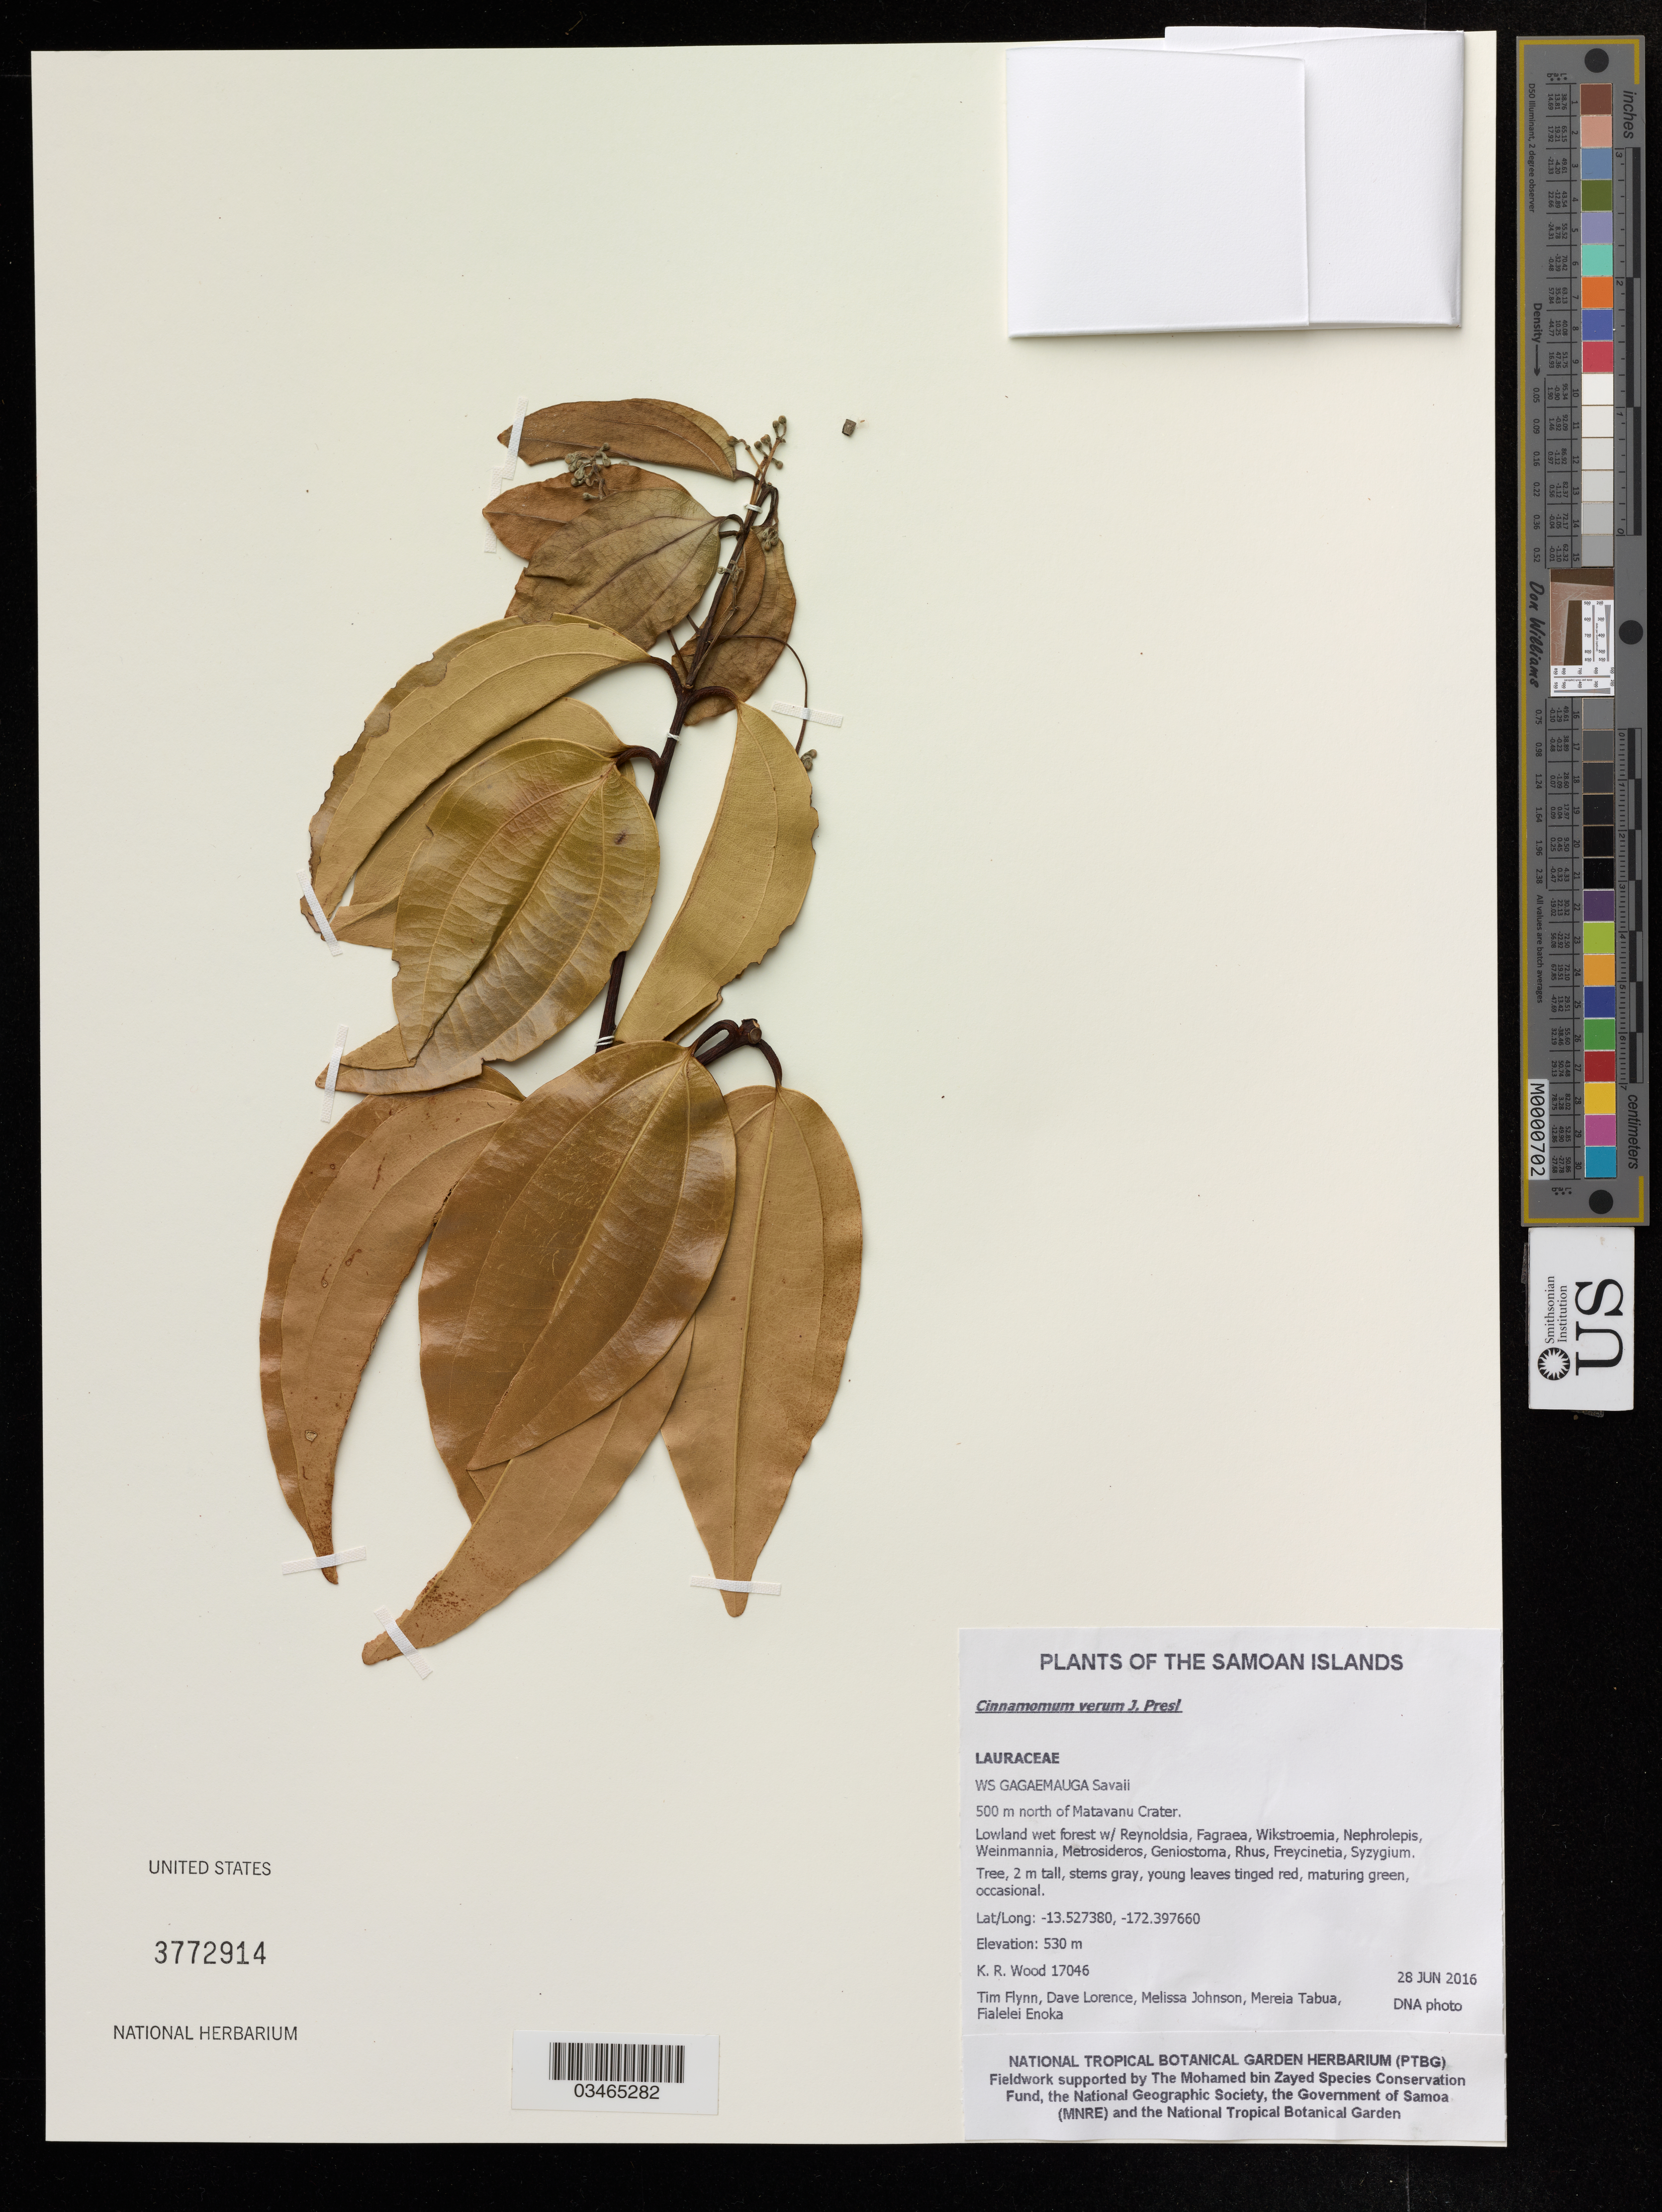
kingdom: Plantae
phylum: Tracheophyta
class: Magnoliopsida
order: Laurales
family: Lauraceae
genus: Cinnamomum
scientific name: Cinnamomum verum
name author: J. Presl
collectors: K. R. Wood & T. Flynn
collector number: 17046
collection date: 2016-06-28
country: Western Samoa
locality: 500 north of Matavanu Crater.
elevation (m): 530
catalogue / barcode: US 3772914